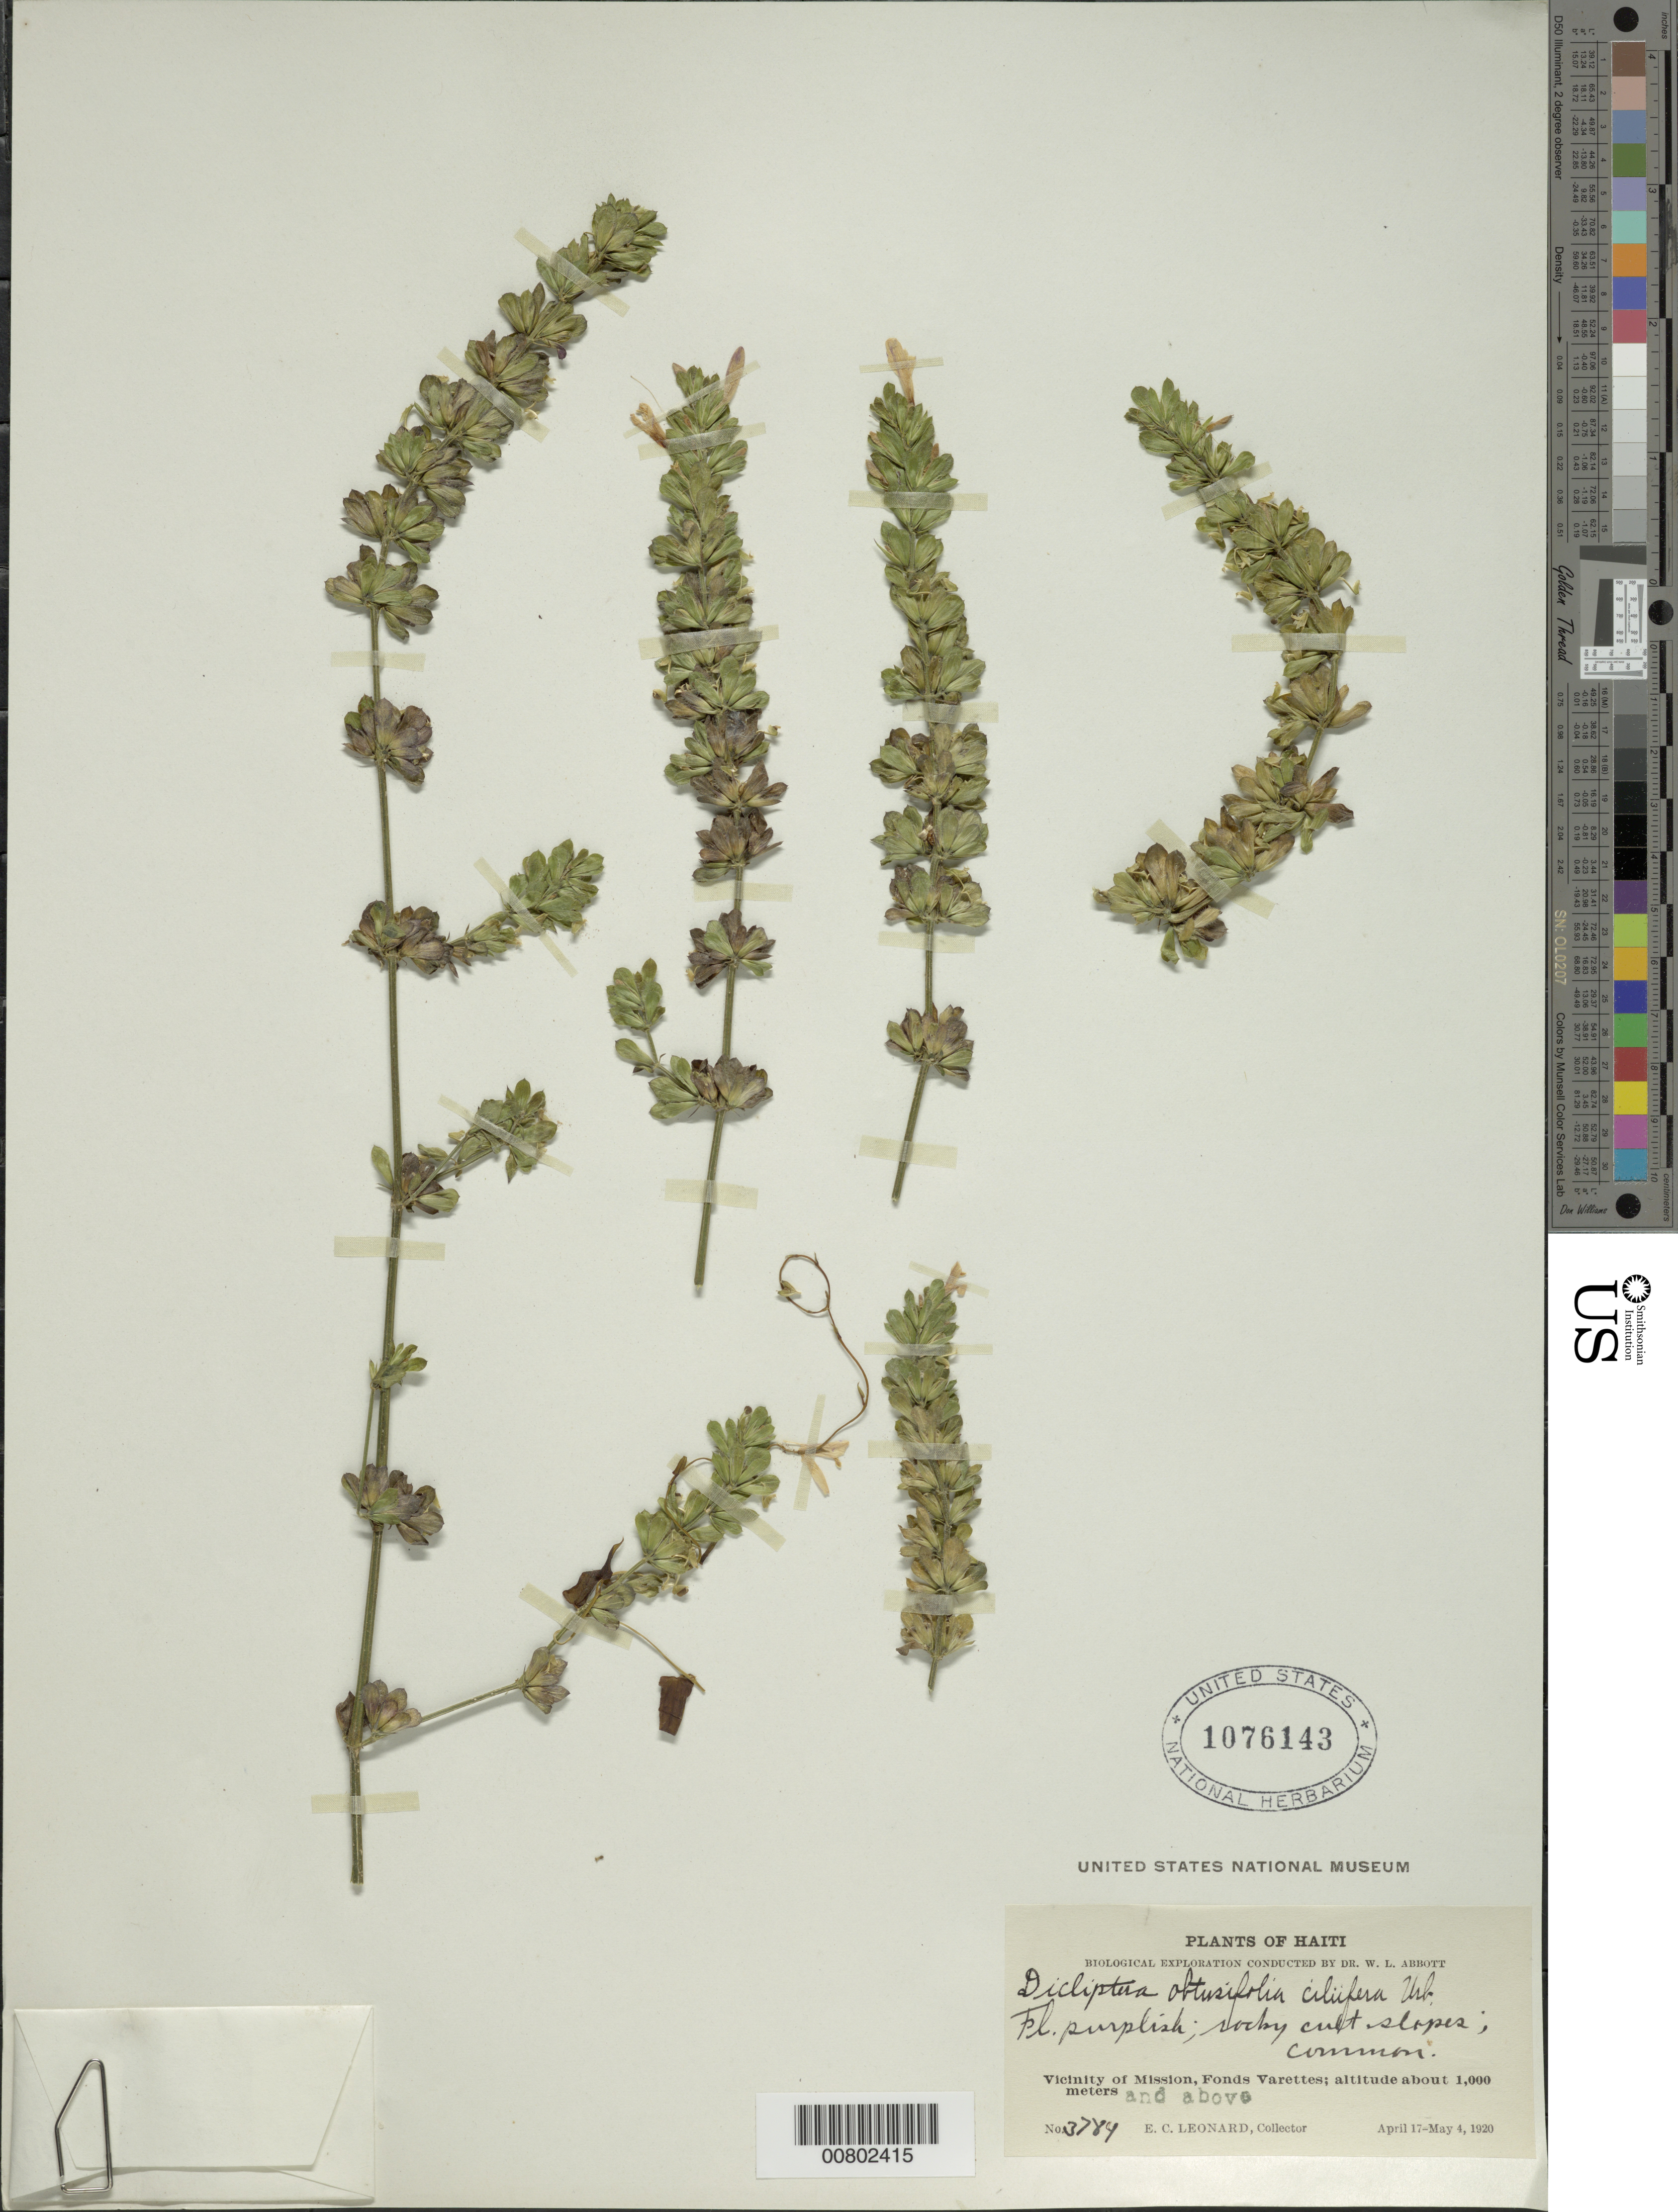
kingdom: Plantae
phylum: Tracheophyta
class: Magnoliopsida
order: Lamiales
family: Acanthaceae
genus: Dicliptera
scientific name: Dicliptera obtusifolia var. ciliifera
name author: Urb.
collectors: E. C. Leonard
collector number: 3784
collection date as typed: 17 Apr 1920 to 04 May 1920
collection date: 1920-04-17/1920-05-04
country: Haiti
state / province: Ouest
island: Hispaniola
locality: Vicinity of Mission, Fond Verrettes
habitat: Rocky cultivated slopes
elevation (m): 1000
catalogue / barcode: US 1076143